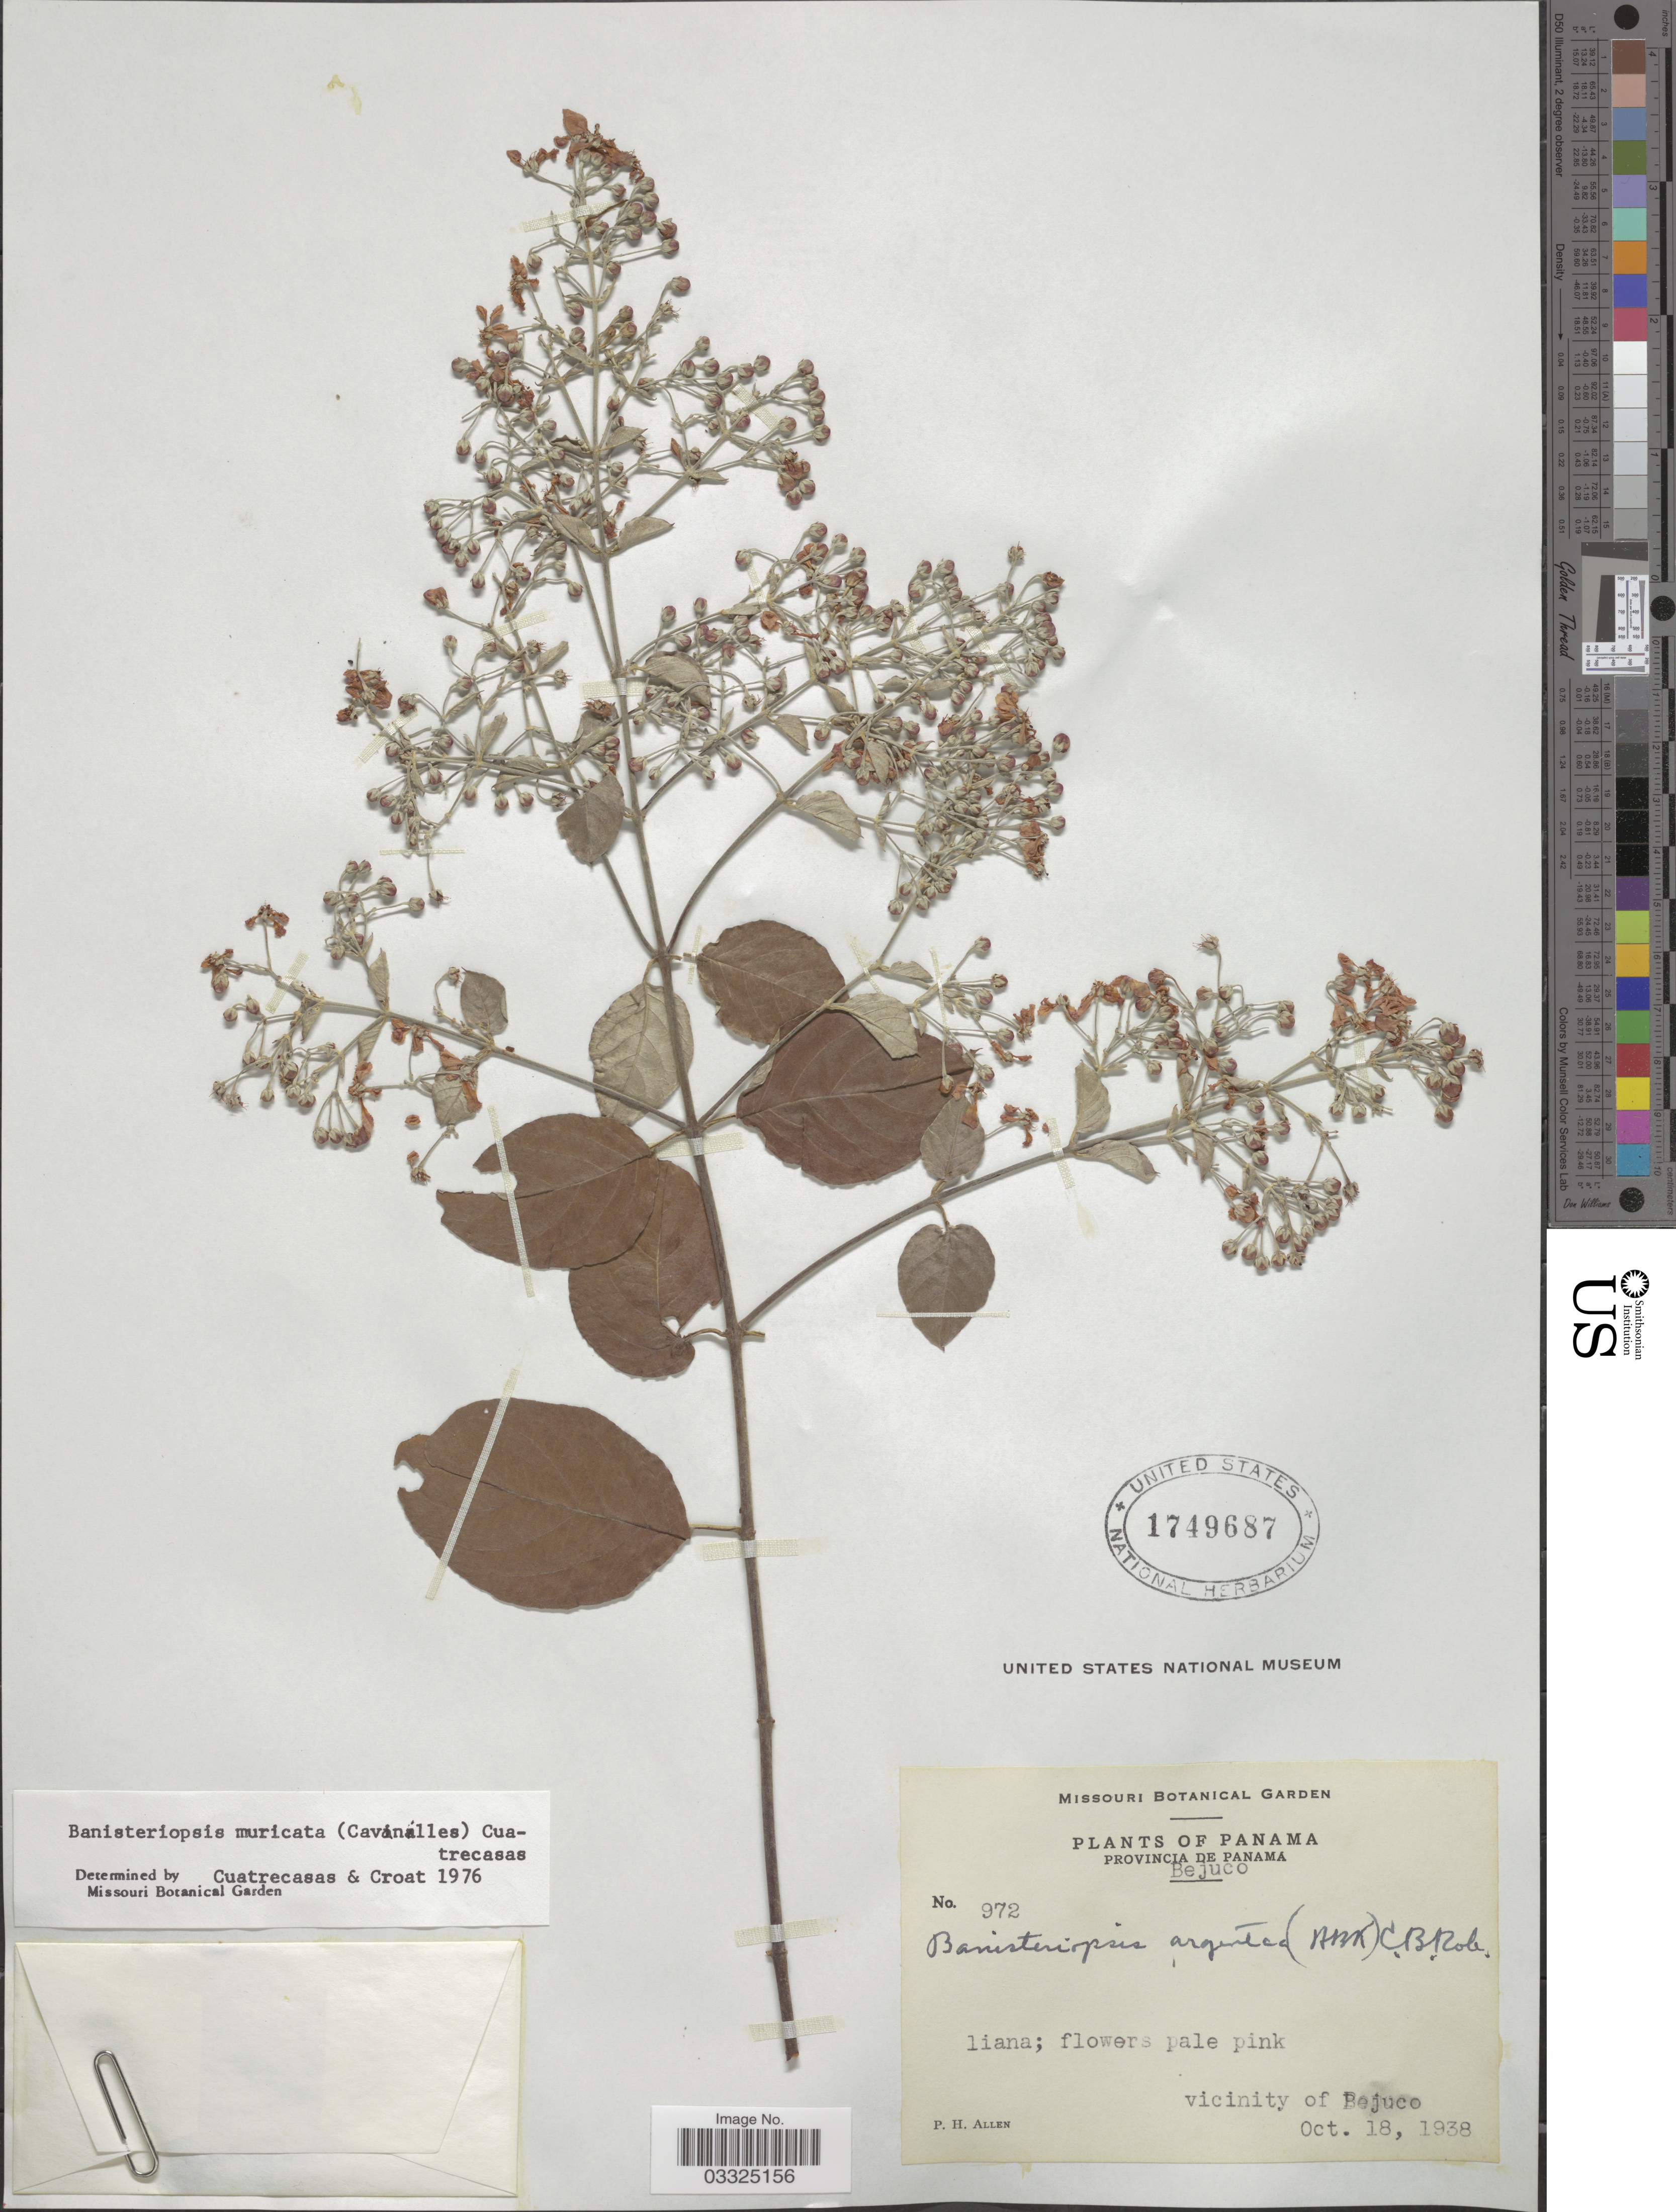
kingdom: Plantae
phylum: Tracheophyta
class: Magnoliopsida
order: Malpighiales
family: Malpighiaceae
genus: Banisteriopsis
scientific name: Banisteriopsis muricata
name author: (Cav.) Cuatrec.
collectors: P. H. Allen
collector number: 972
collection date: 1938-10-18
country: Panama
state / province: Panamá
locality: Bejuco, vicinity of Bejuco.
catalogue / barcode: US 1749687